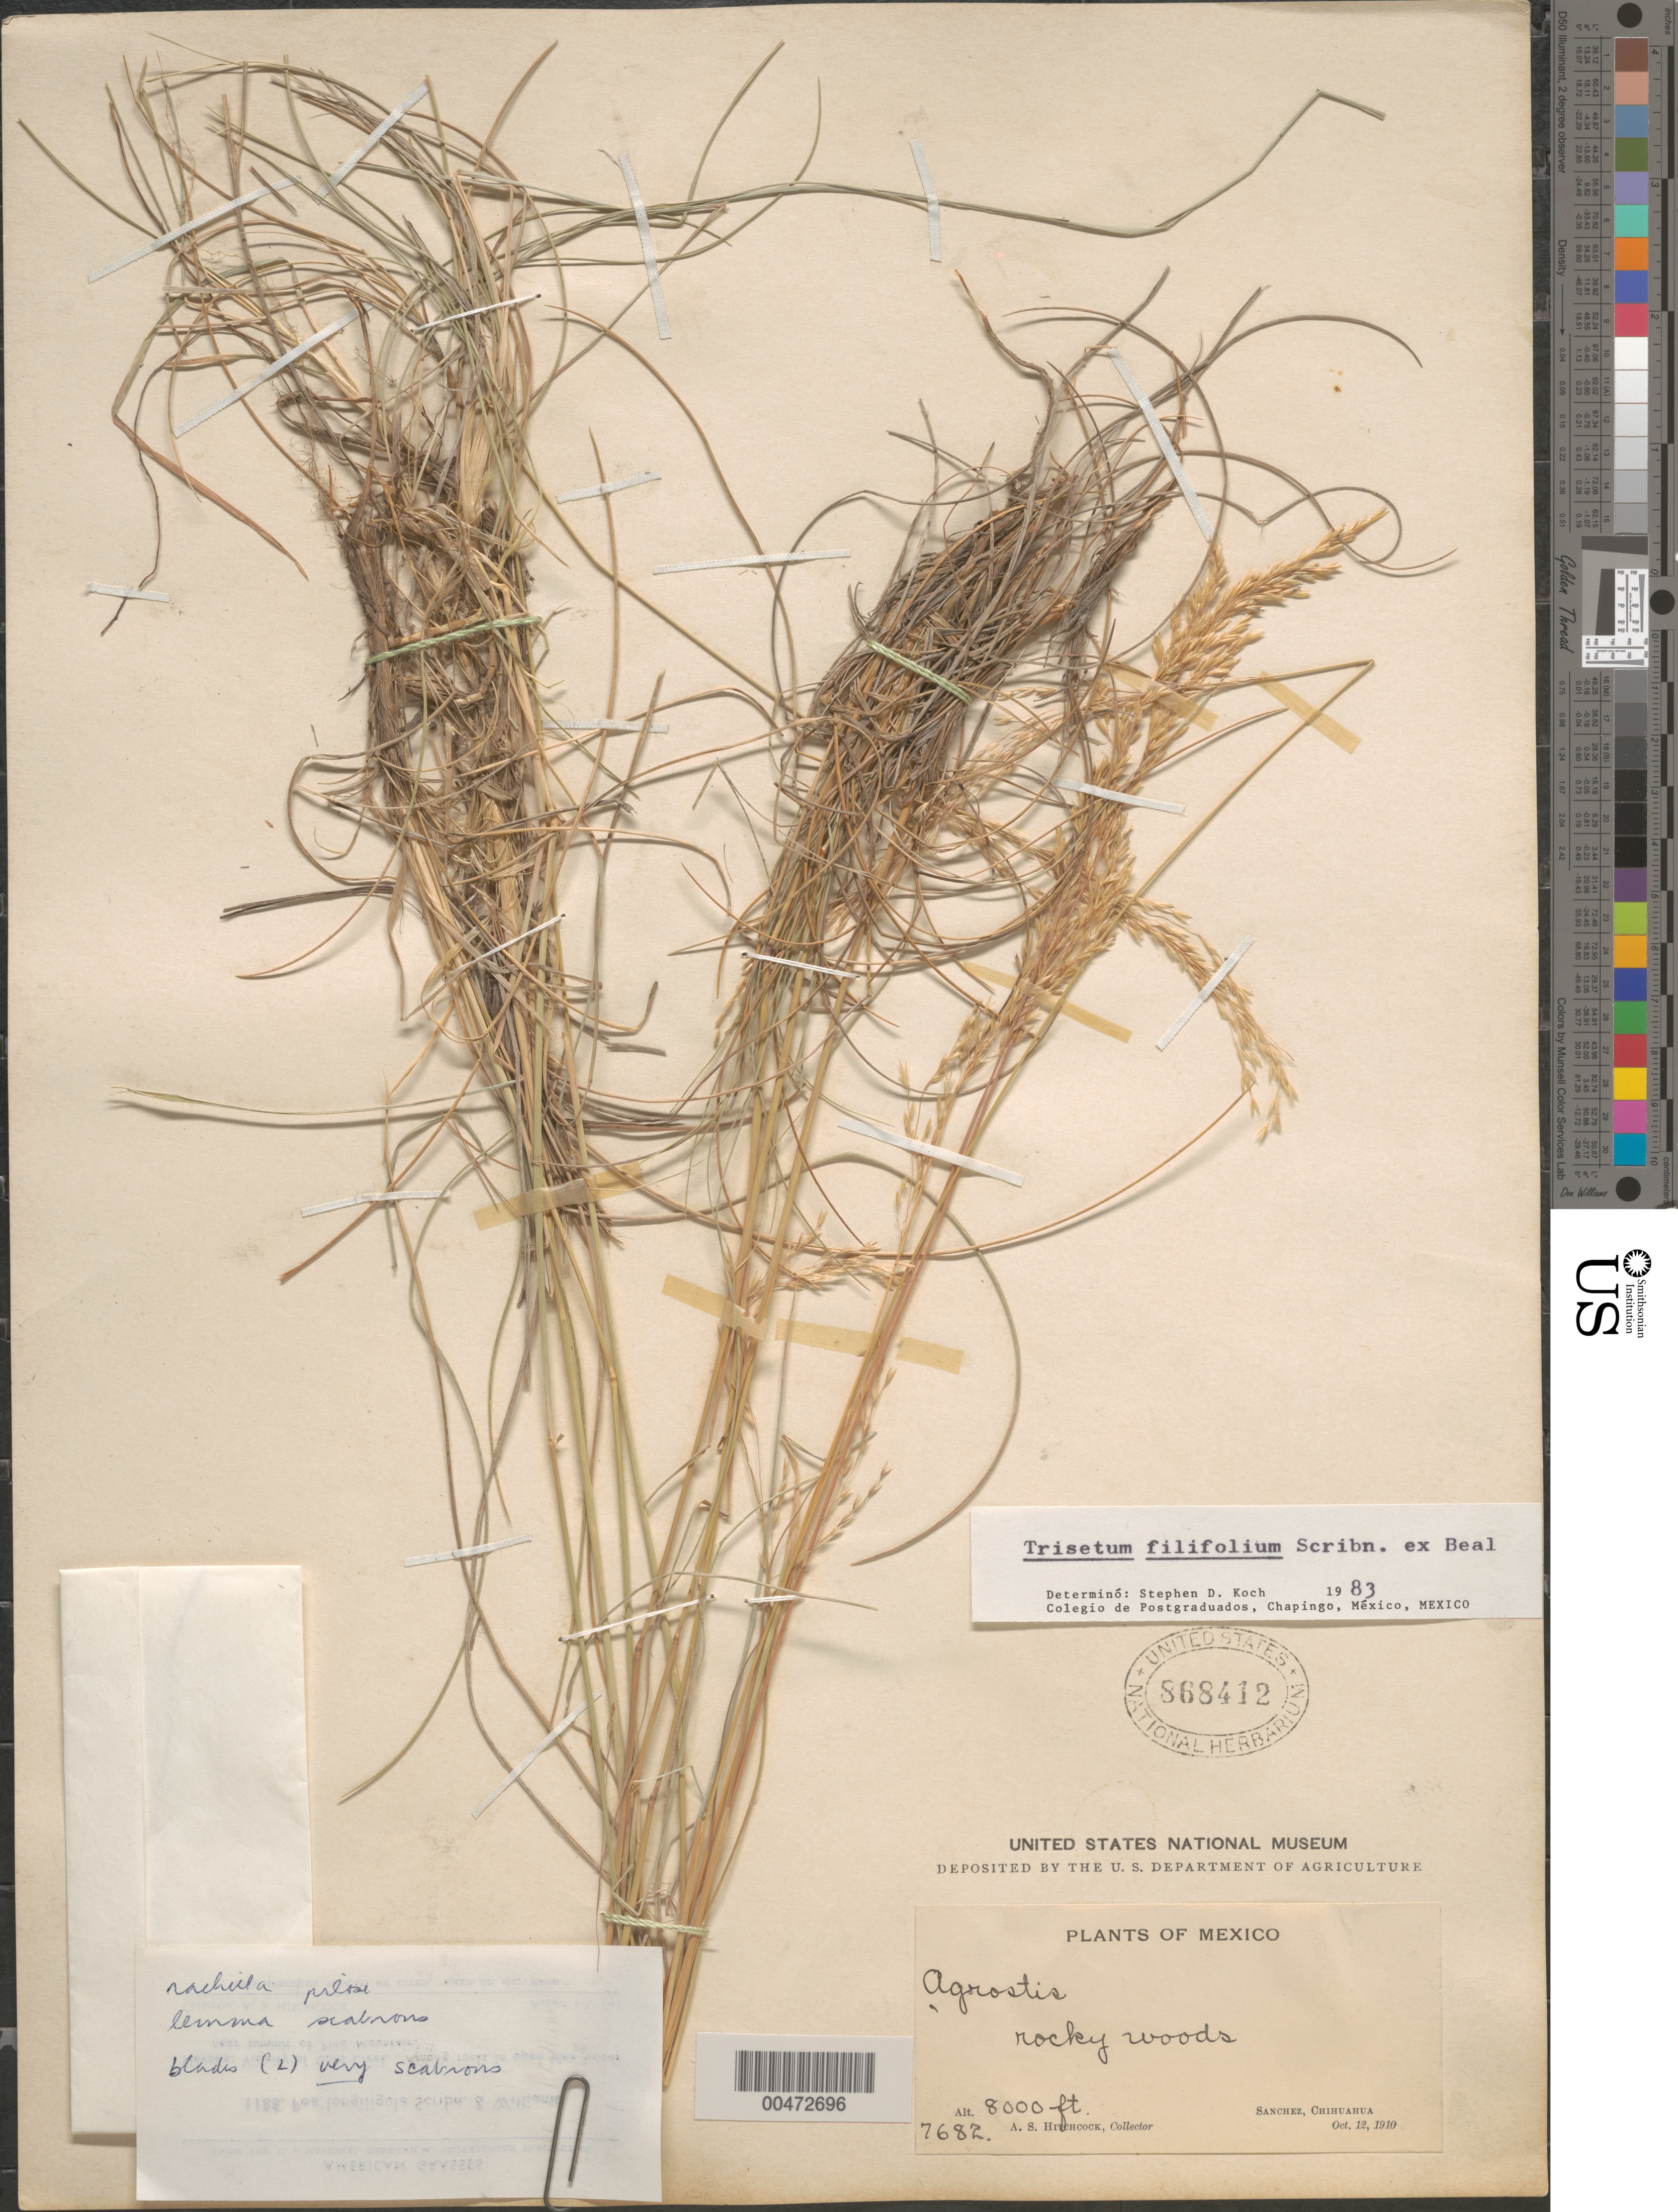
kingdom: Plantae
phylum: Tracheophyta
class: Liliopsida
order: Poales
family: Poaceae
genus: Peyritschia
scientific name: Peyritschia filifolia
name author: (Scribn. ex W.J. Beal) P.M. Peterson et al.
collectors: A. S. Hitchcock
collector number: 7682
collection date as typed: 12 Oct 1910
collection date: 1910-10-12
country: Mexico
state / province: Chihuahua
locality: Sanchez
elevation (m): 2438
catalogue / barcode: US 868412